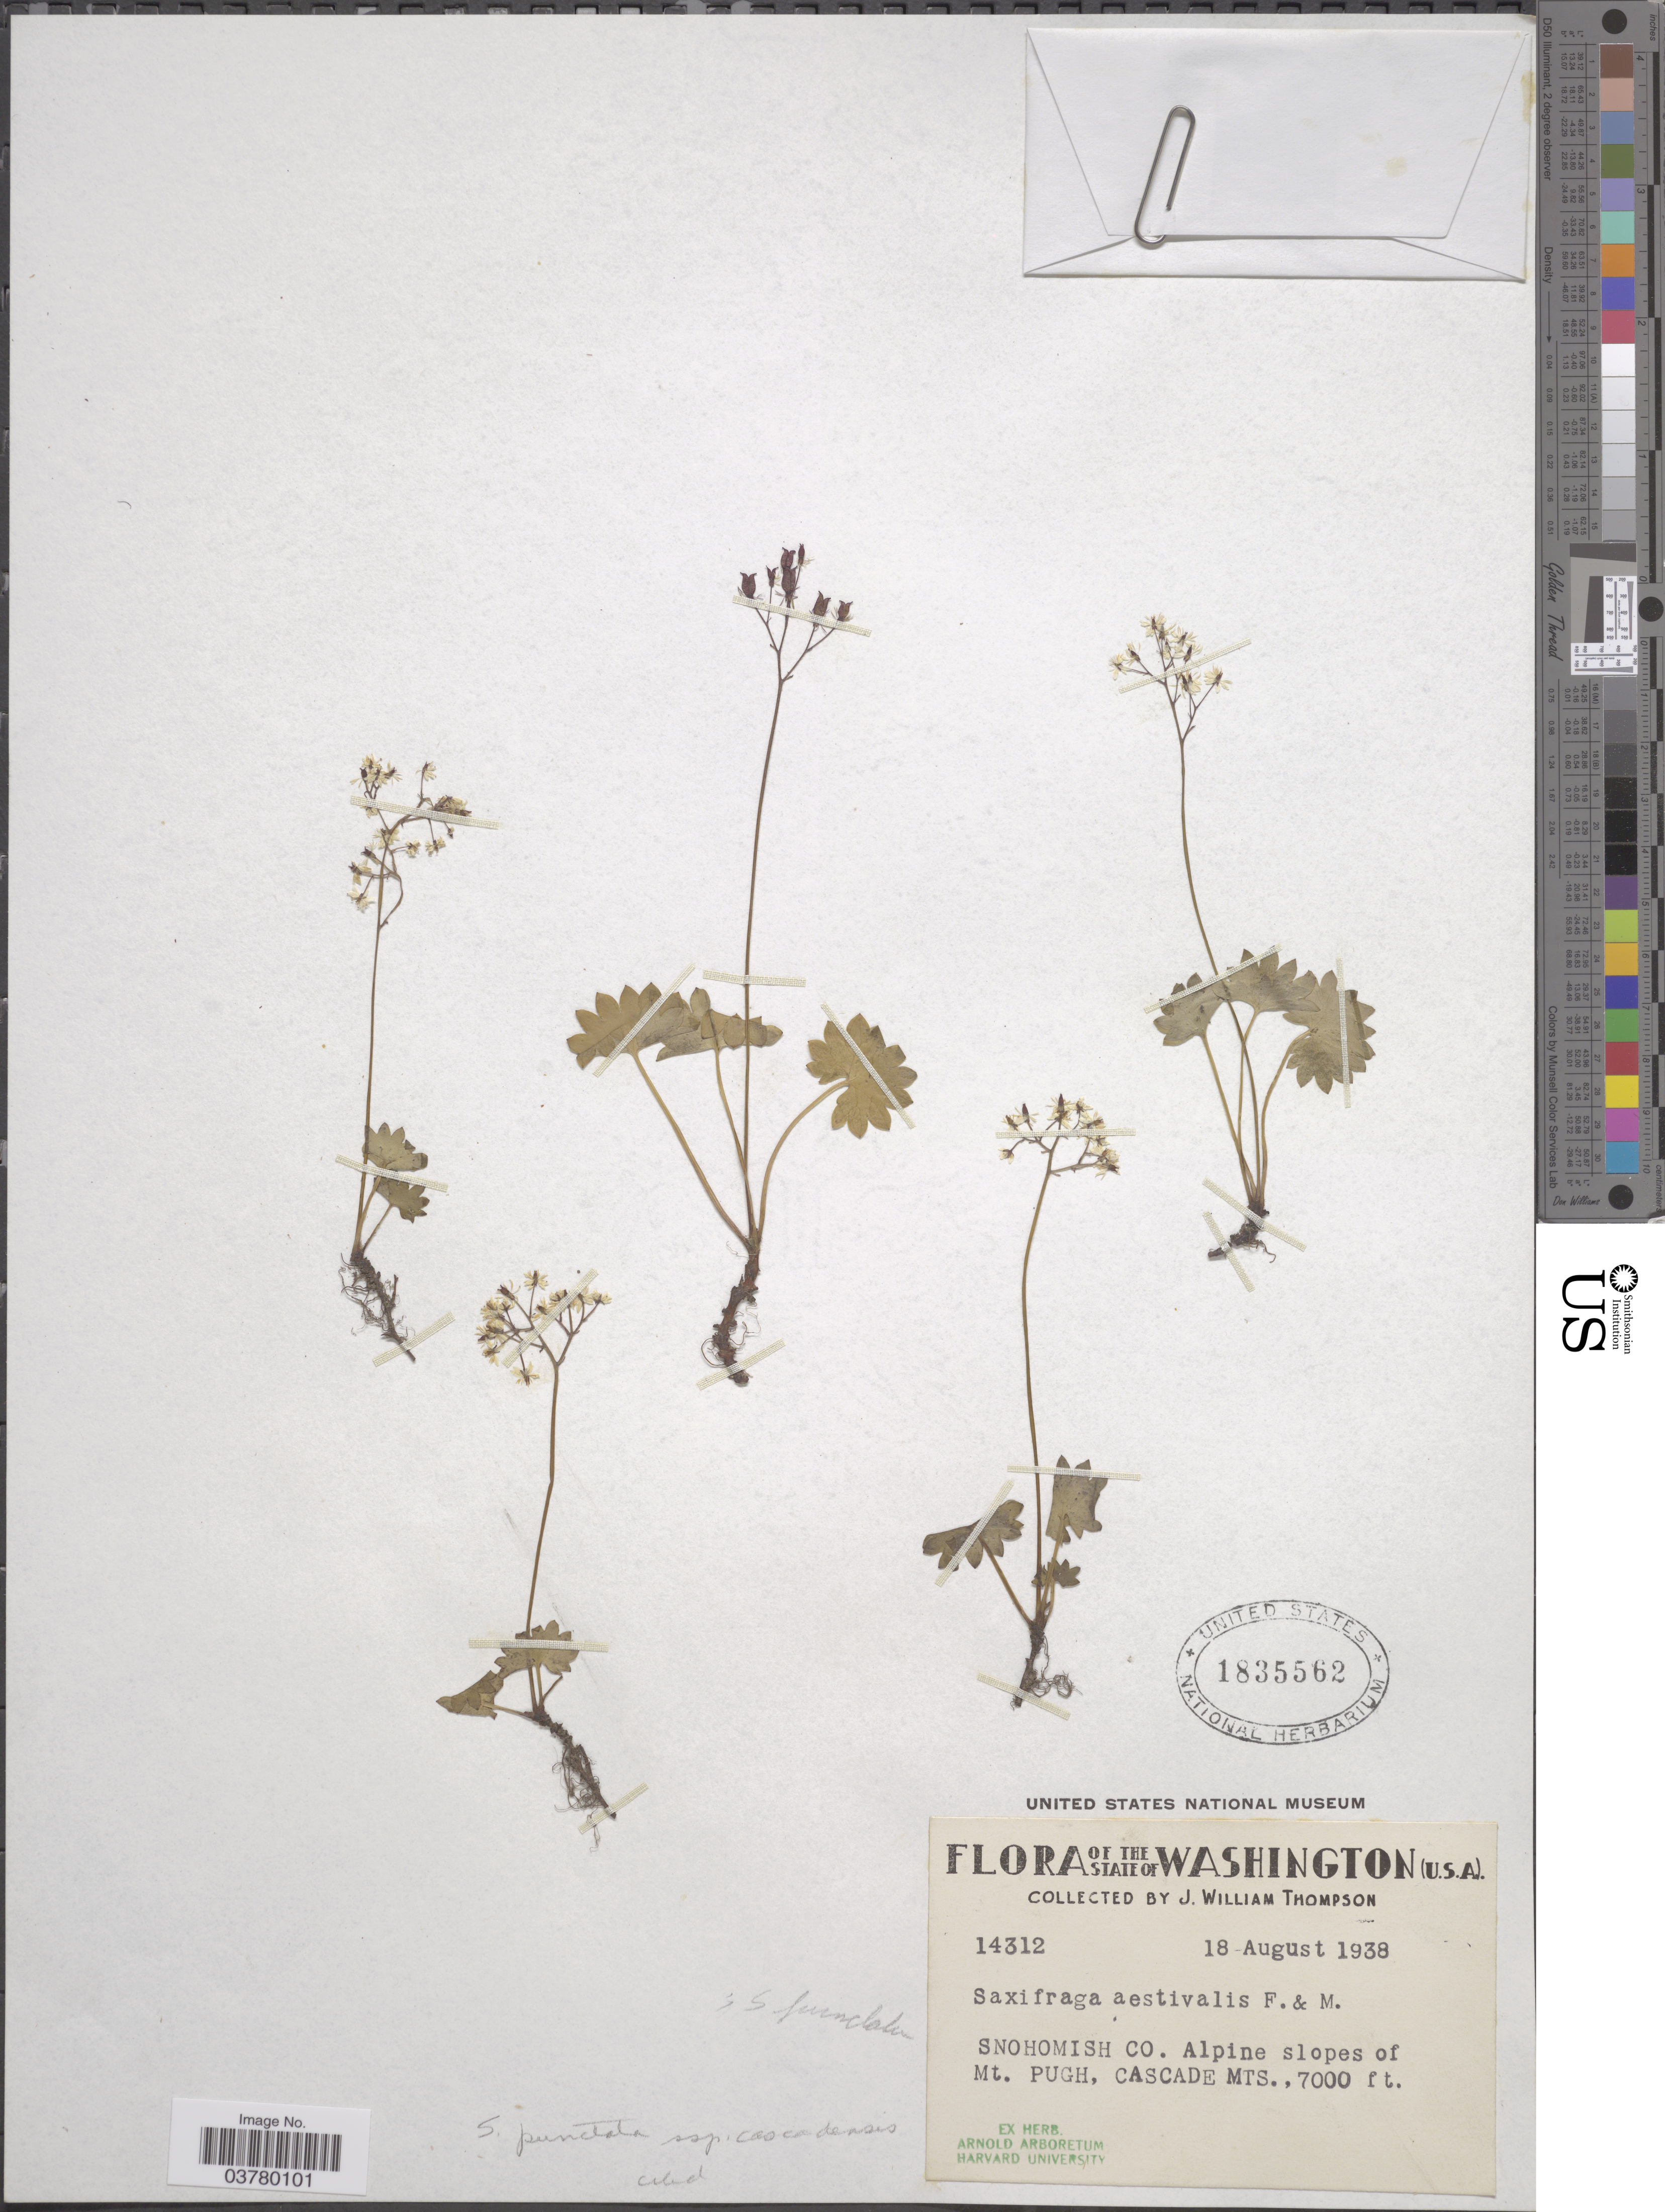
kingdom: Plantae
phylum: Tracheophyta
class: Magnoliopsida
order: Saxifragales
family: Saxifragaceae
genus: Micranthes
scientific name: Micranthes nelsoniana var. cascadensis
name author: (Calder & Savile) Gornall & H. Ohba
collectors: J. W. Thompson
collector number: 14312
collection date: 1938-08-18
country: United States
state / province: Washington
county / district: Snohomish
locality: Snohomish Co. Alpine slopes of Mt. Pugh, Cascade Mts.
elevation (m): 2134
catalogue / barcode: US 1835562